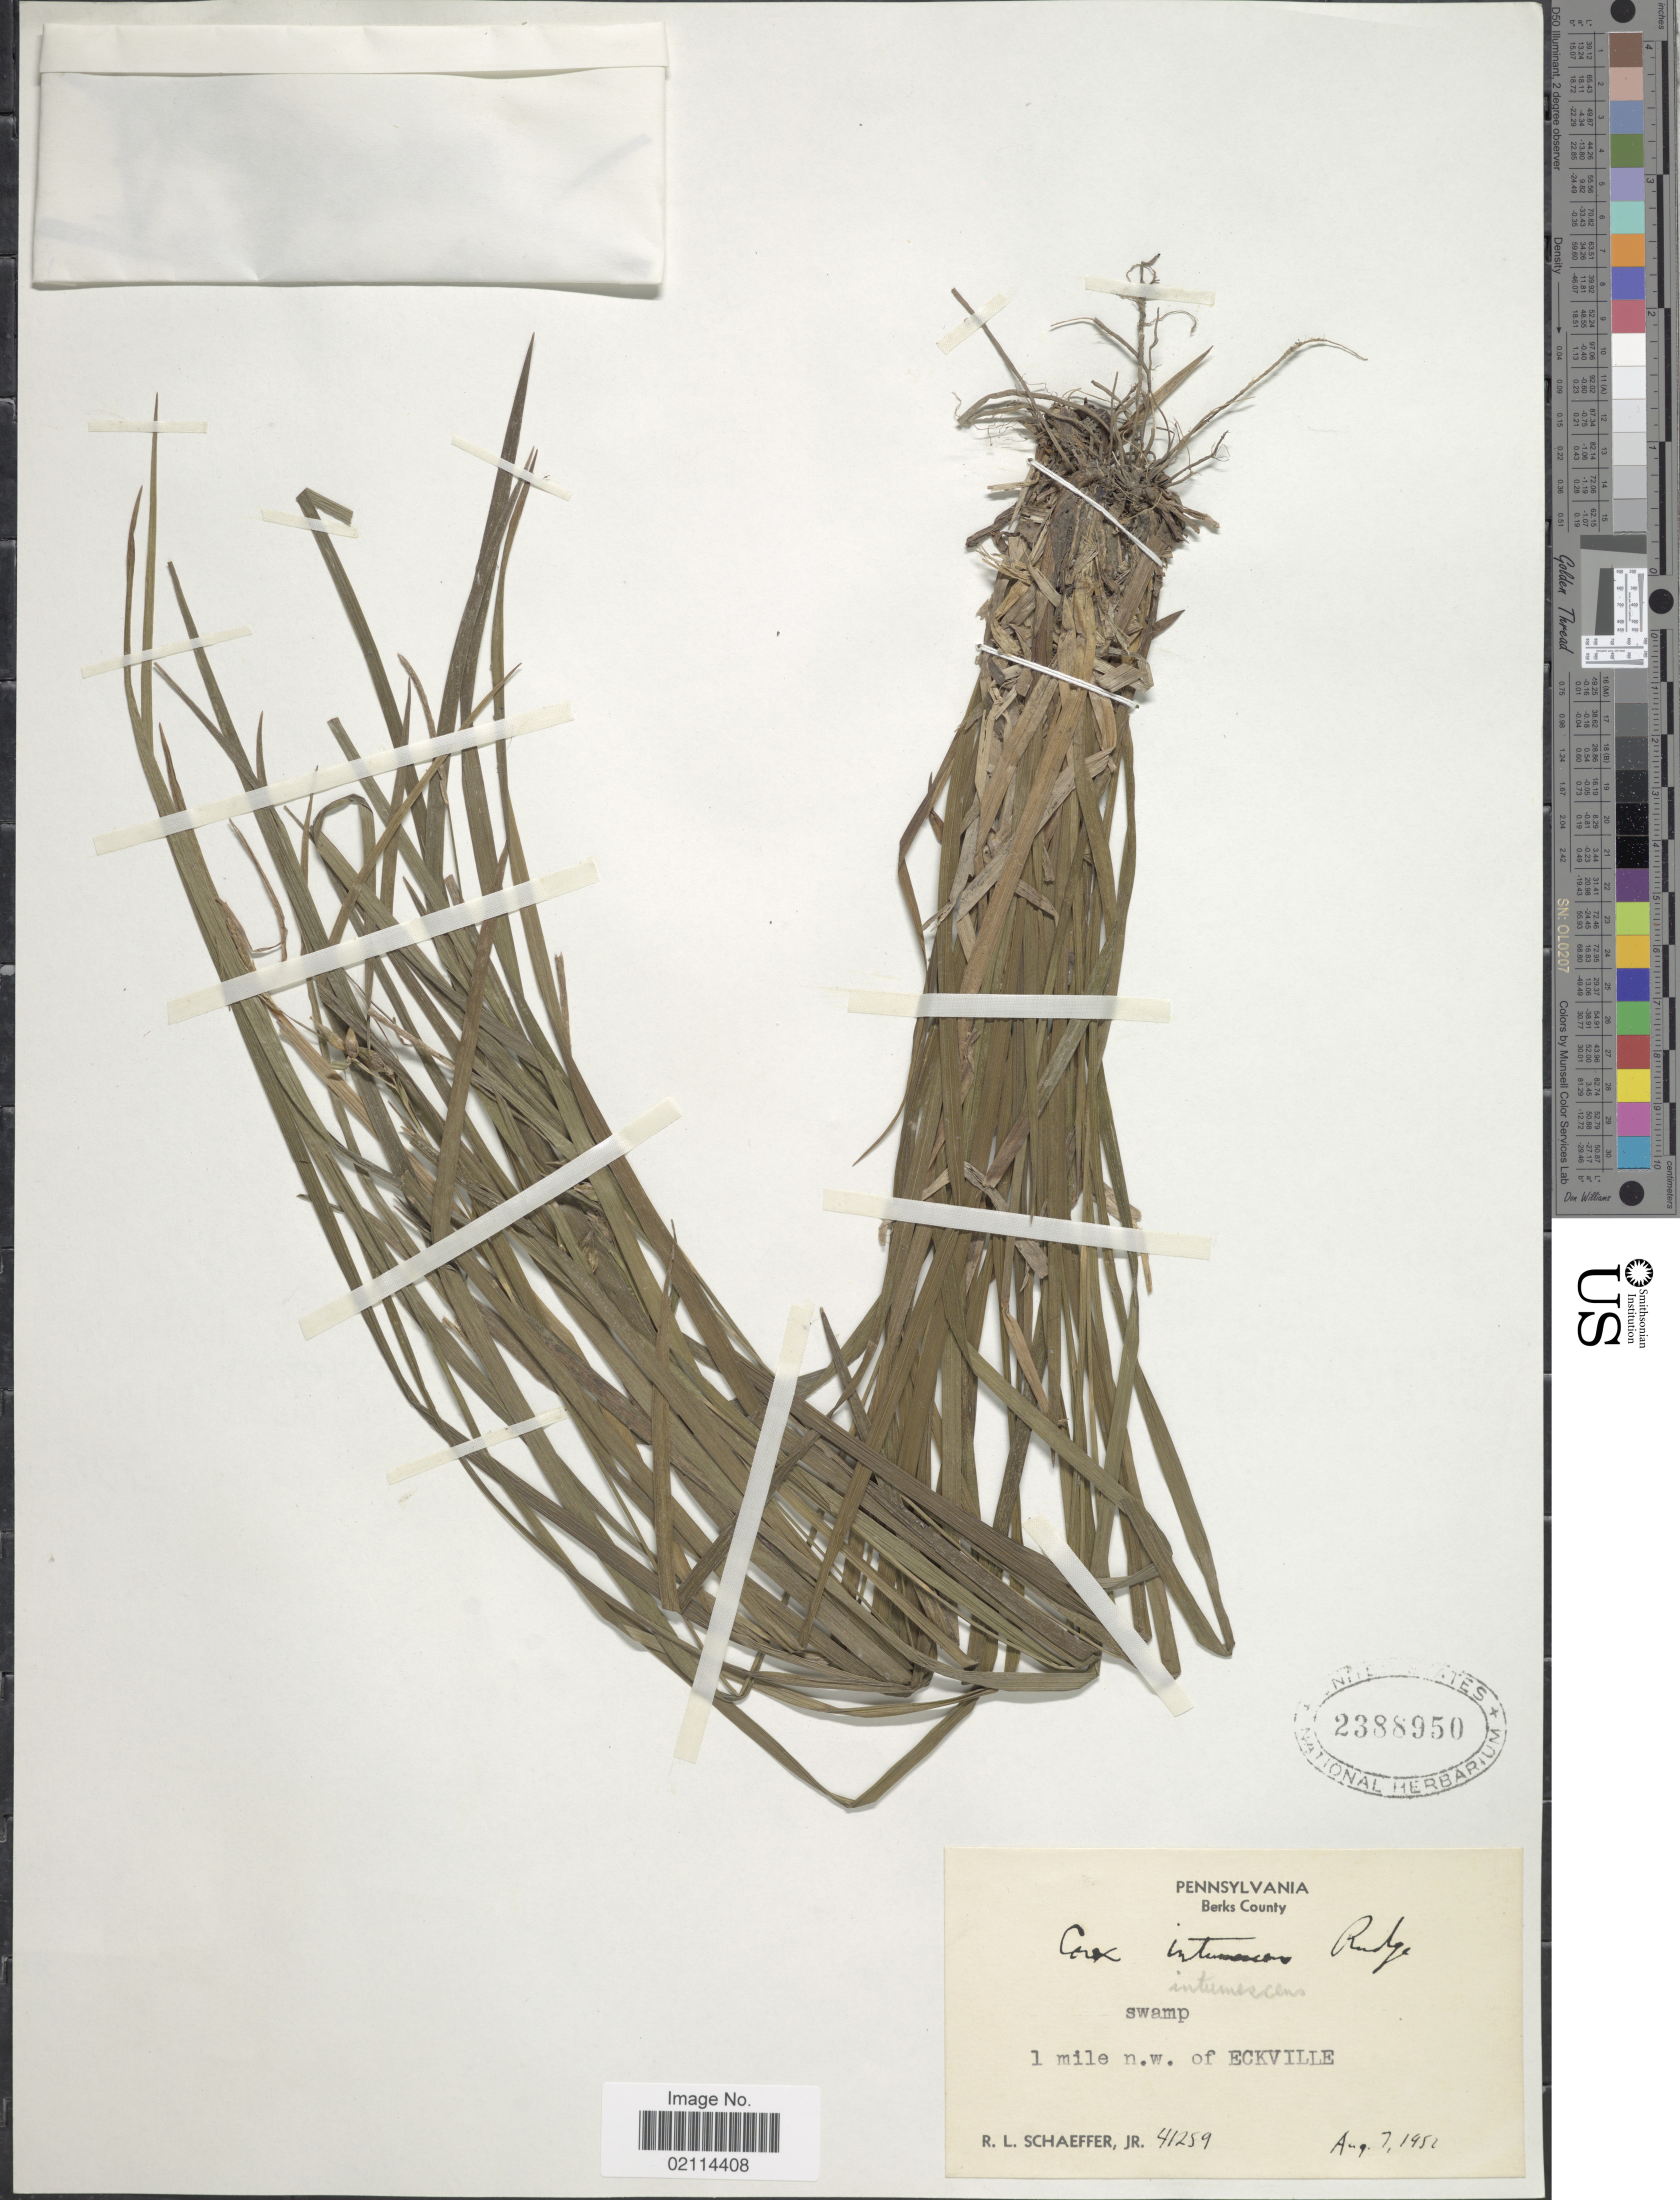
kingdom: Plantae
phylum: Tracheophyta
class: Liliopsida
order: Poales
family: Cyperaceae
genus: Carex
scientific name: Carex intumescens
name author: Rudge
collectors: R. L. Schaeffer Jr.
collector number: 41259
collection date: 1952-08-07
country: United States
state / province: Pennsylvania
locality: Berks County, swamp, 1 mile n.w. of Eckville.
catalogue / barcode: US 2388950